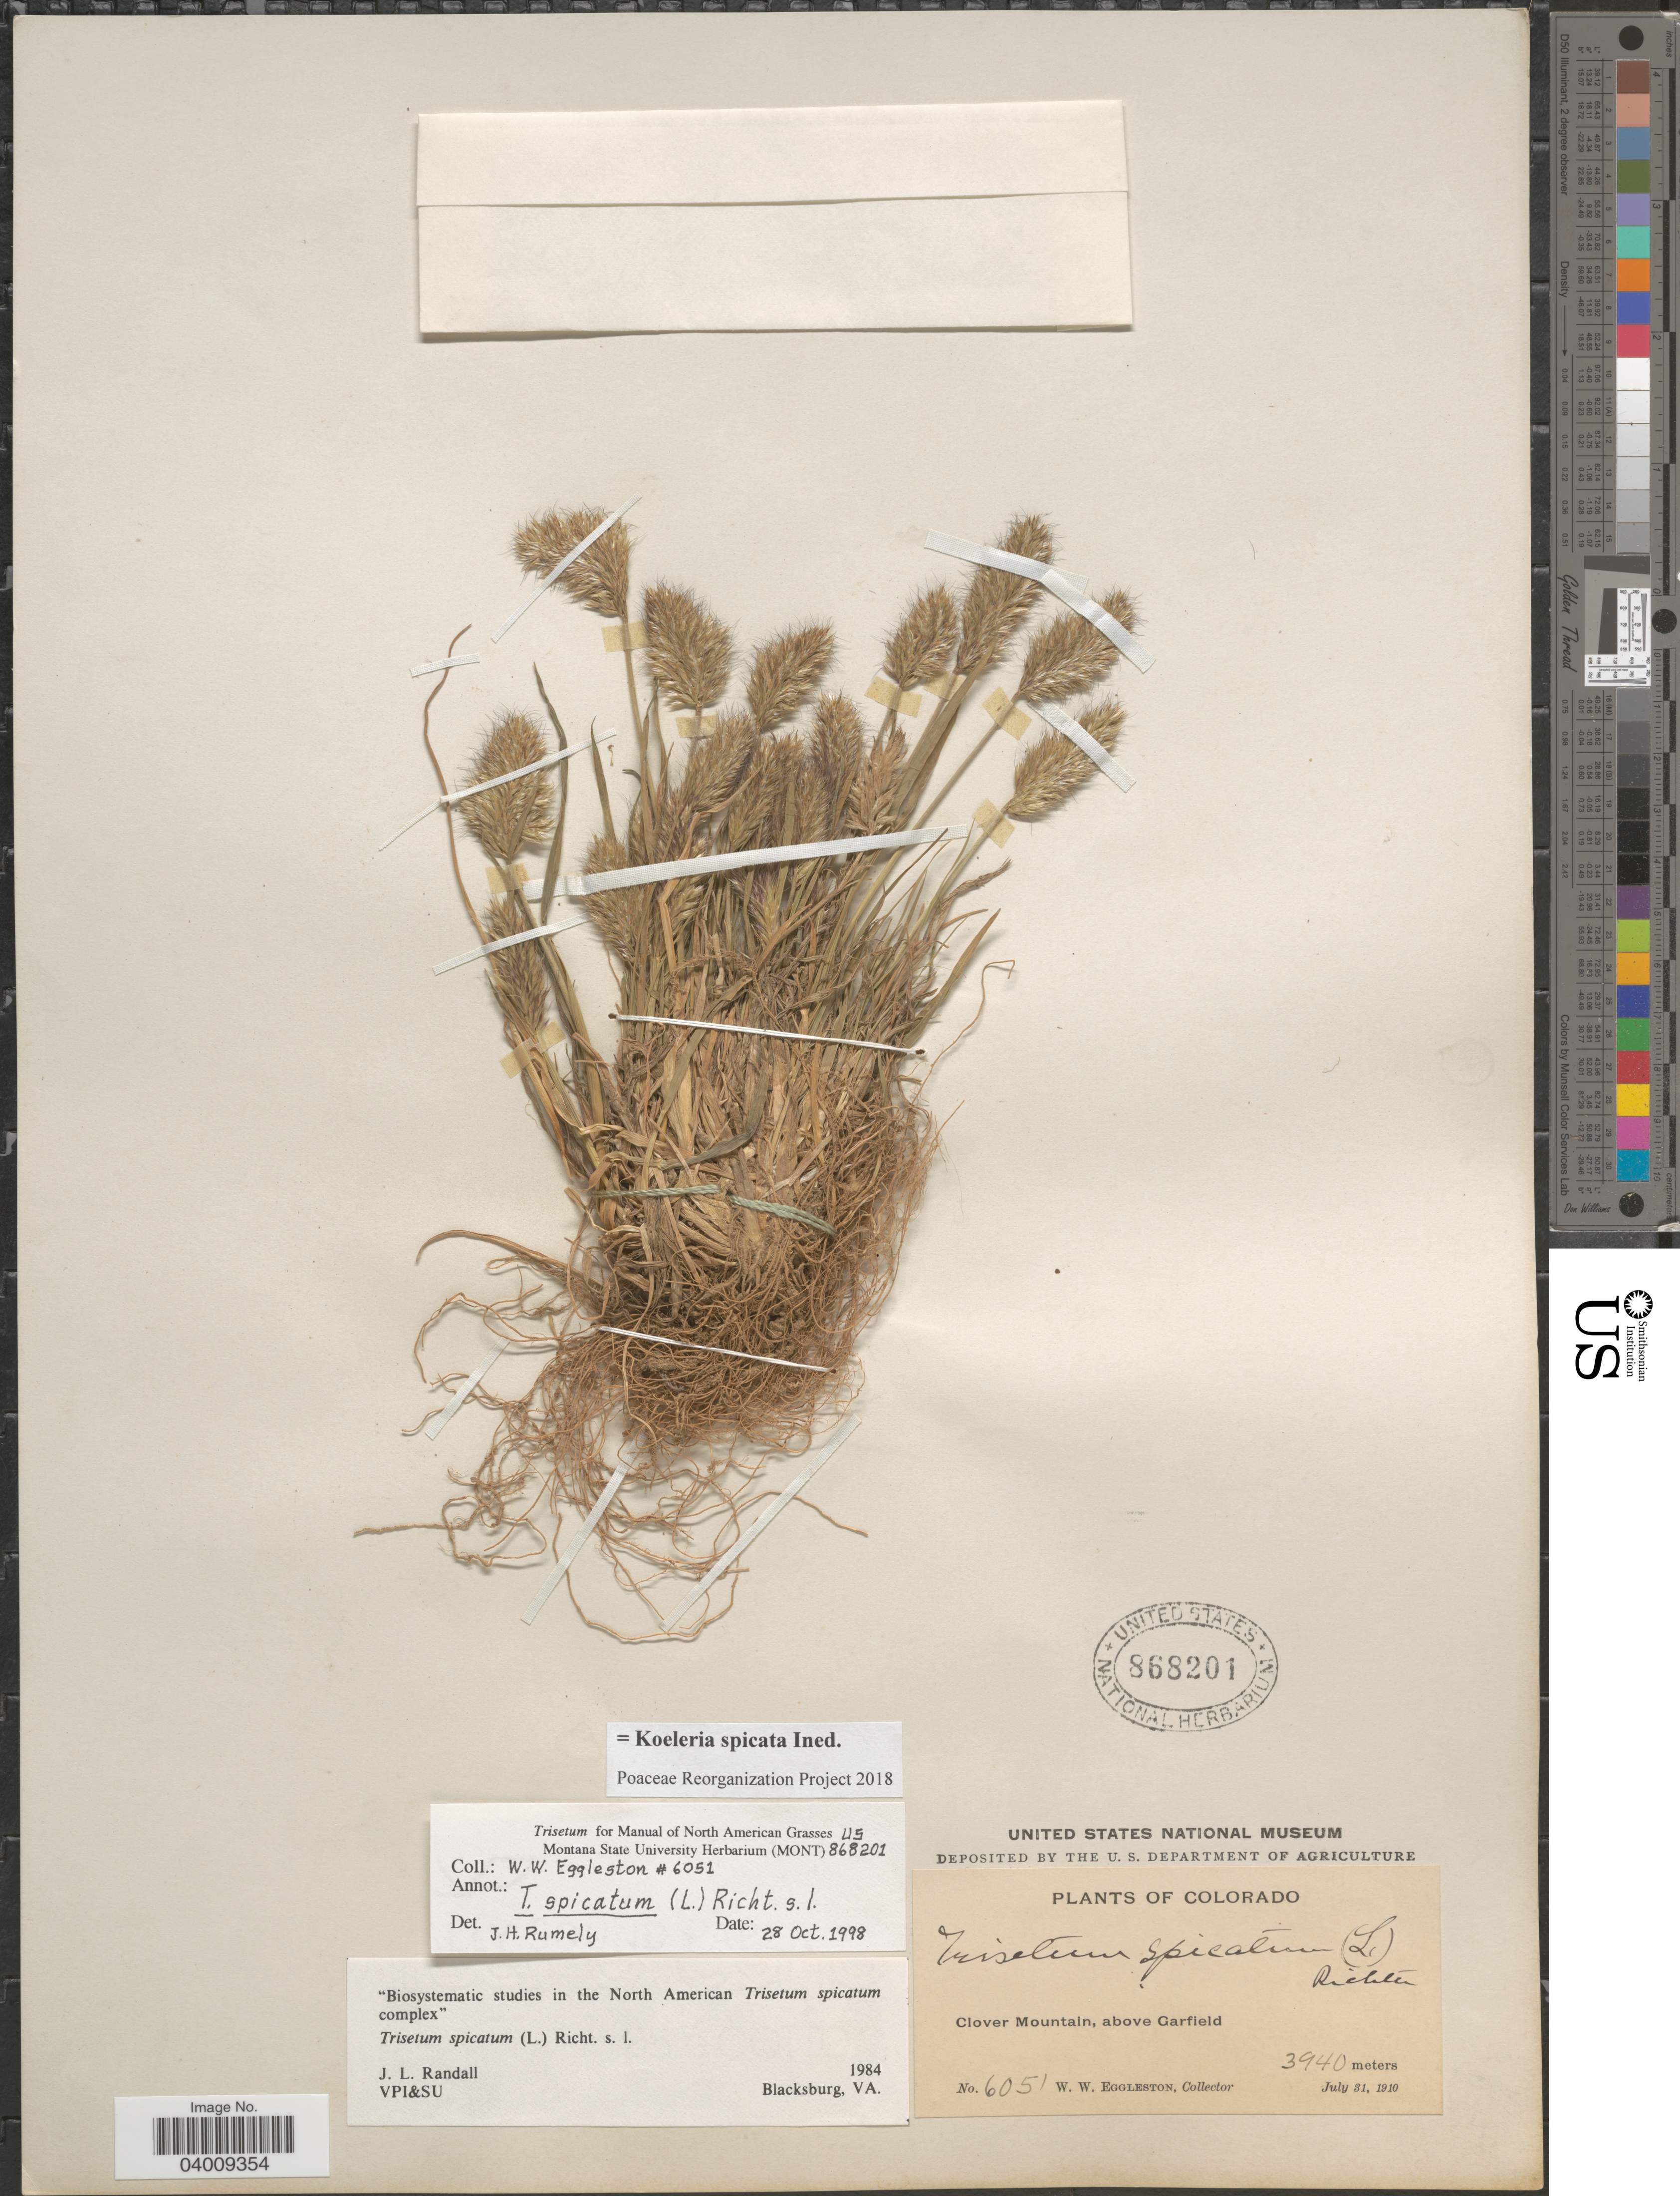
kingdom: Plantae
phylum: Tracheophyta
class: Liliopsida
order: Poales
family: Poaceae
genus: Koeleria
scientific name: Koeleria spicata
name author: (L.) Barberá et al.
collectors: W. W. Eggleston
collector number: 6051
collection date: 1910-07-31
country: United States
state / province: Colorado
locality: Clover Mountain, above Garfield.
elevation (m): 3940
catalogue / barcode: US 868201